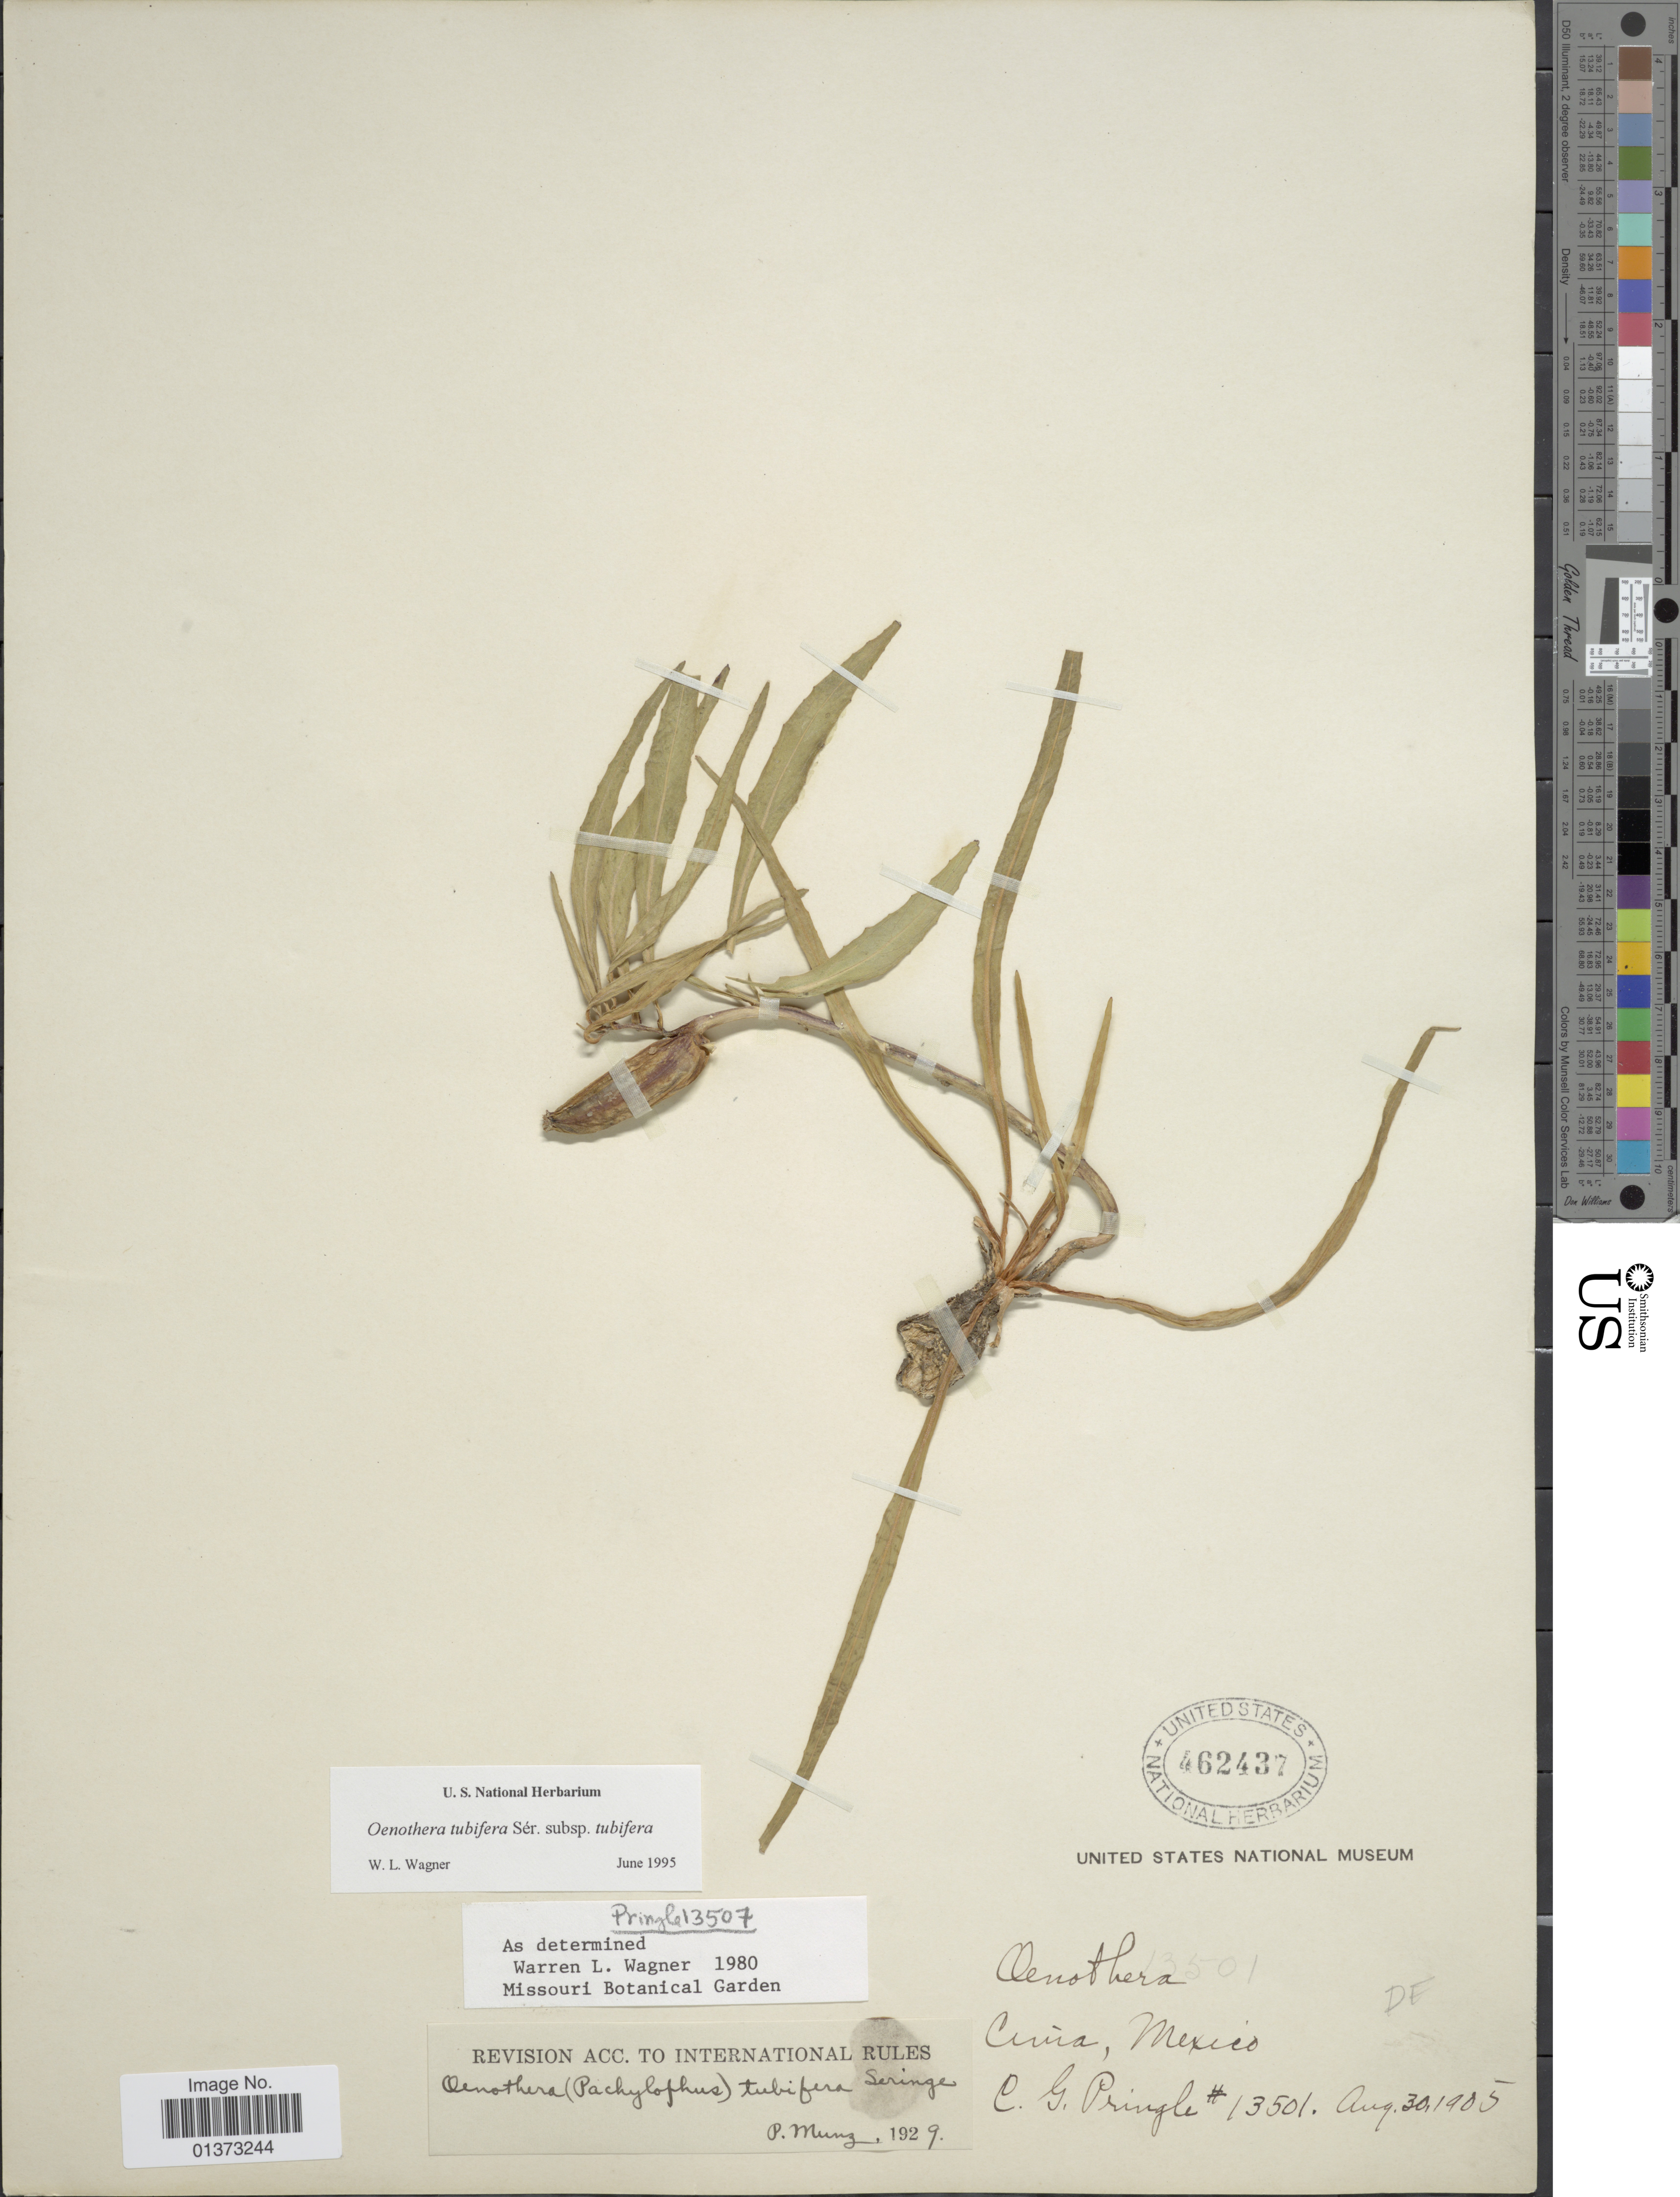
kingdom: Plantae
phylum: Tracheophyta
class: Magnoliopsida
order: Myrtales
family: Onagraceae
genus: Oenothera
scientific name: Oenothera tubifera subsp. tubifera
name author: Ser.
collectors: C. G. Pringle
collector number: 13501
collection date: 1905-08-30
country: Mexico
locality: Cima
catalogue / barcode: US 462437